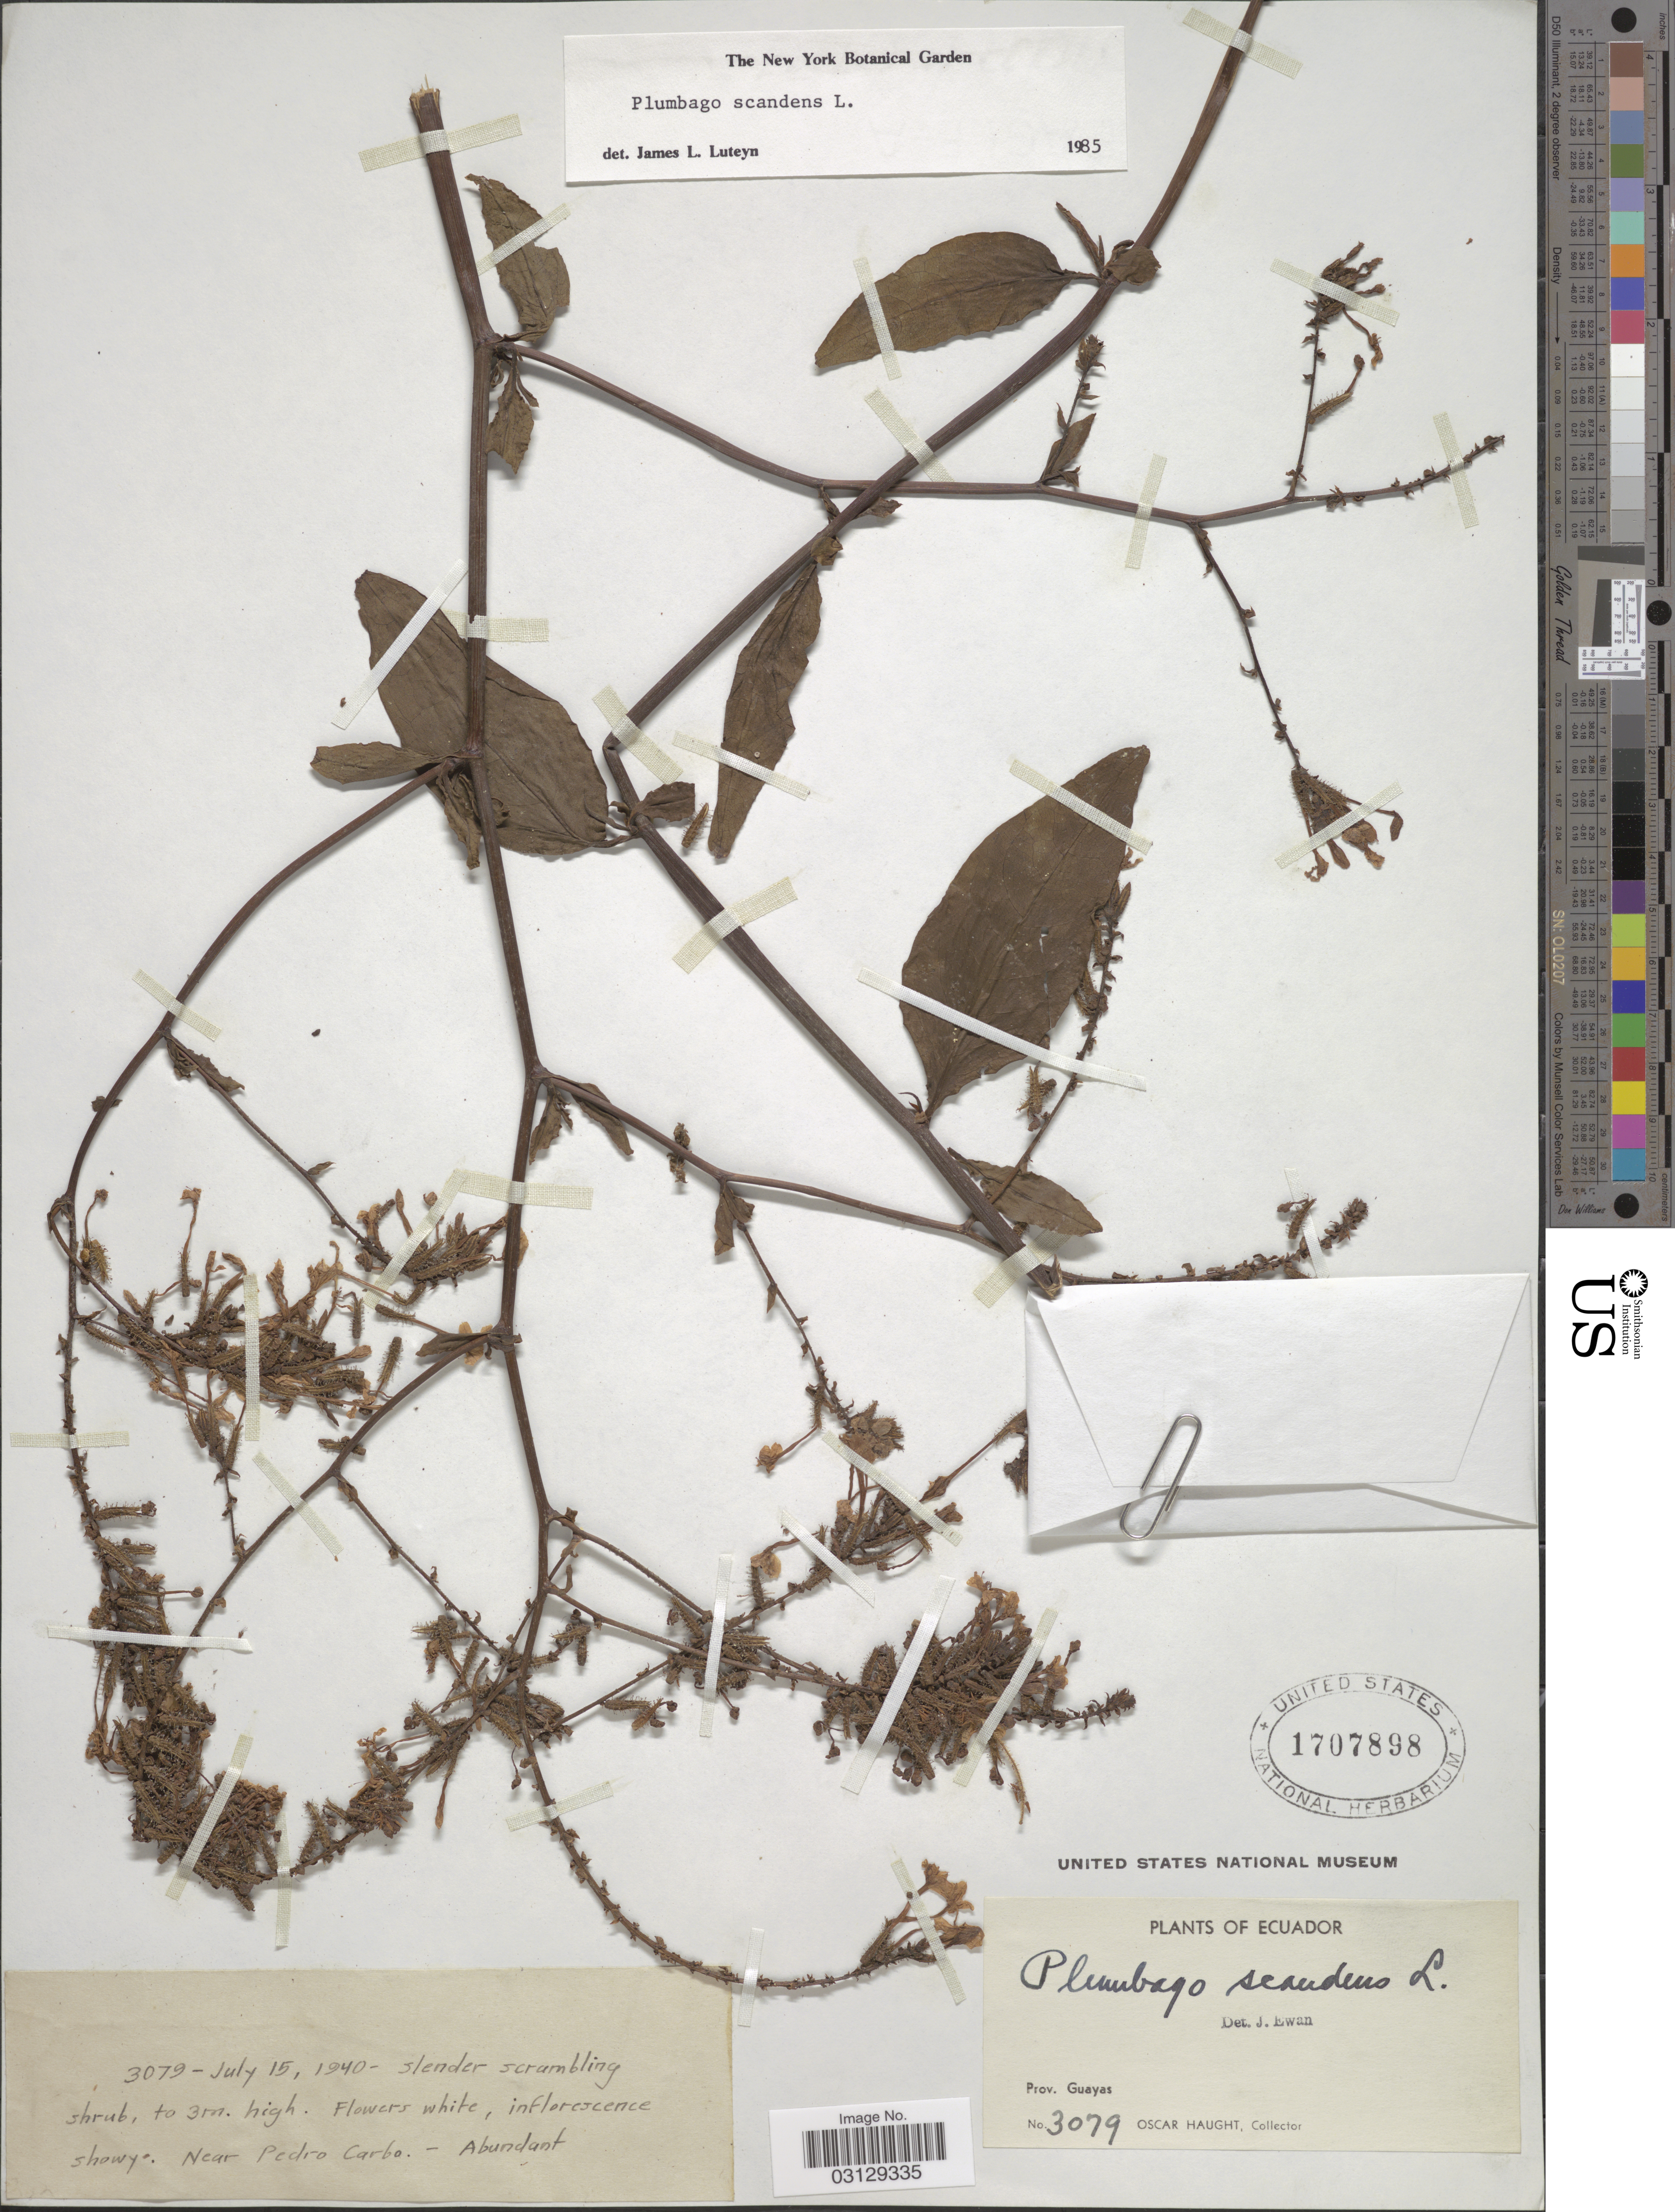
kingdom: Plantae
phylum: Tracheophyta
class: Magnoliopsida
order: Caryophyllales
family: Plumbaginaceae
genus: Plumbago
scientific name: Plumbago scandens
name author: L.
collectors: O. Haught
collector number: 3079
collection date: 1940-07-15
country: Ecuador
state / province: Guayas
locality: Near Pedro Carbo.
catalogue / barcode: US 1707898